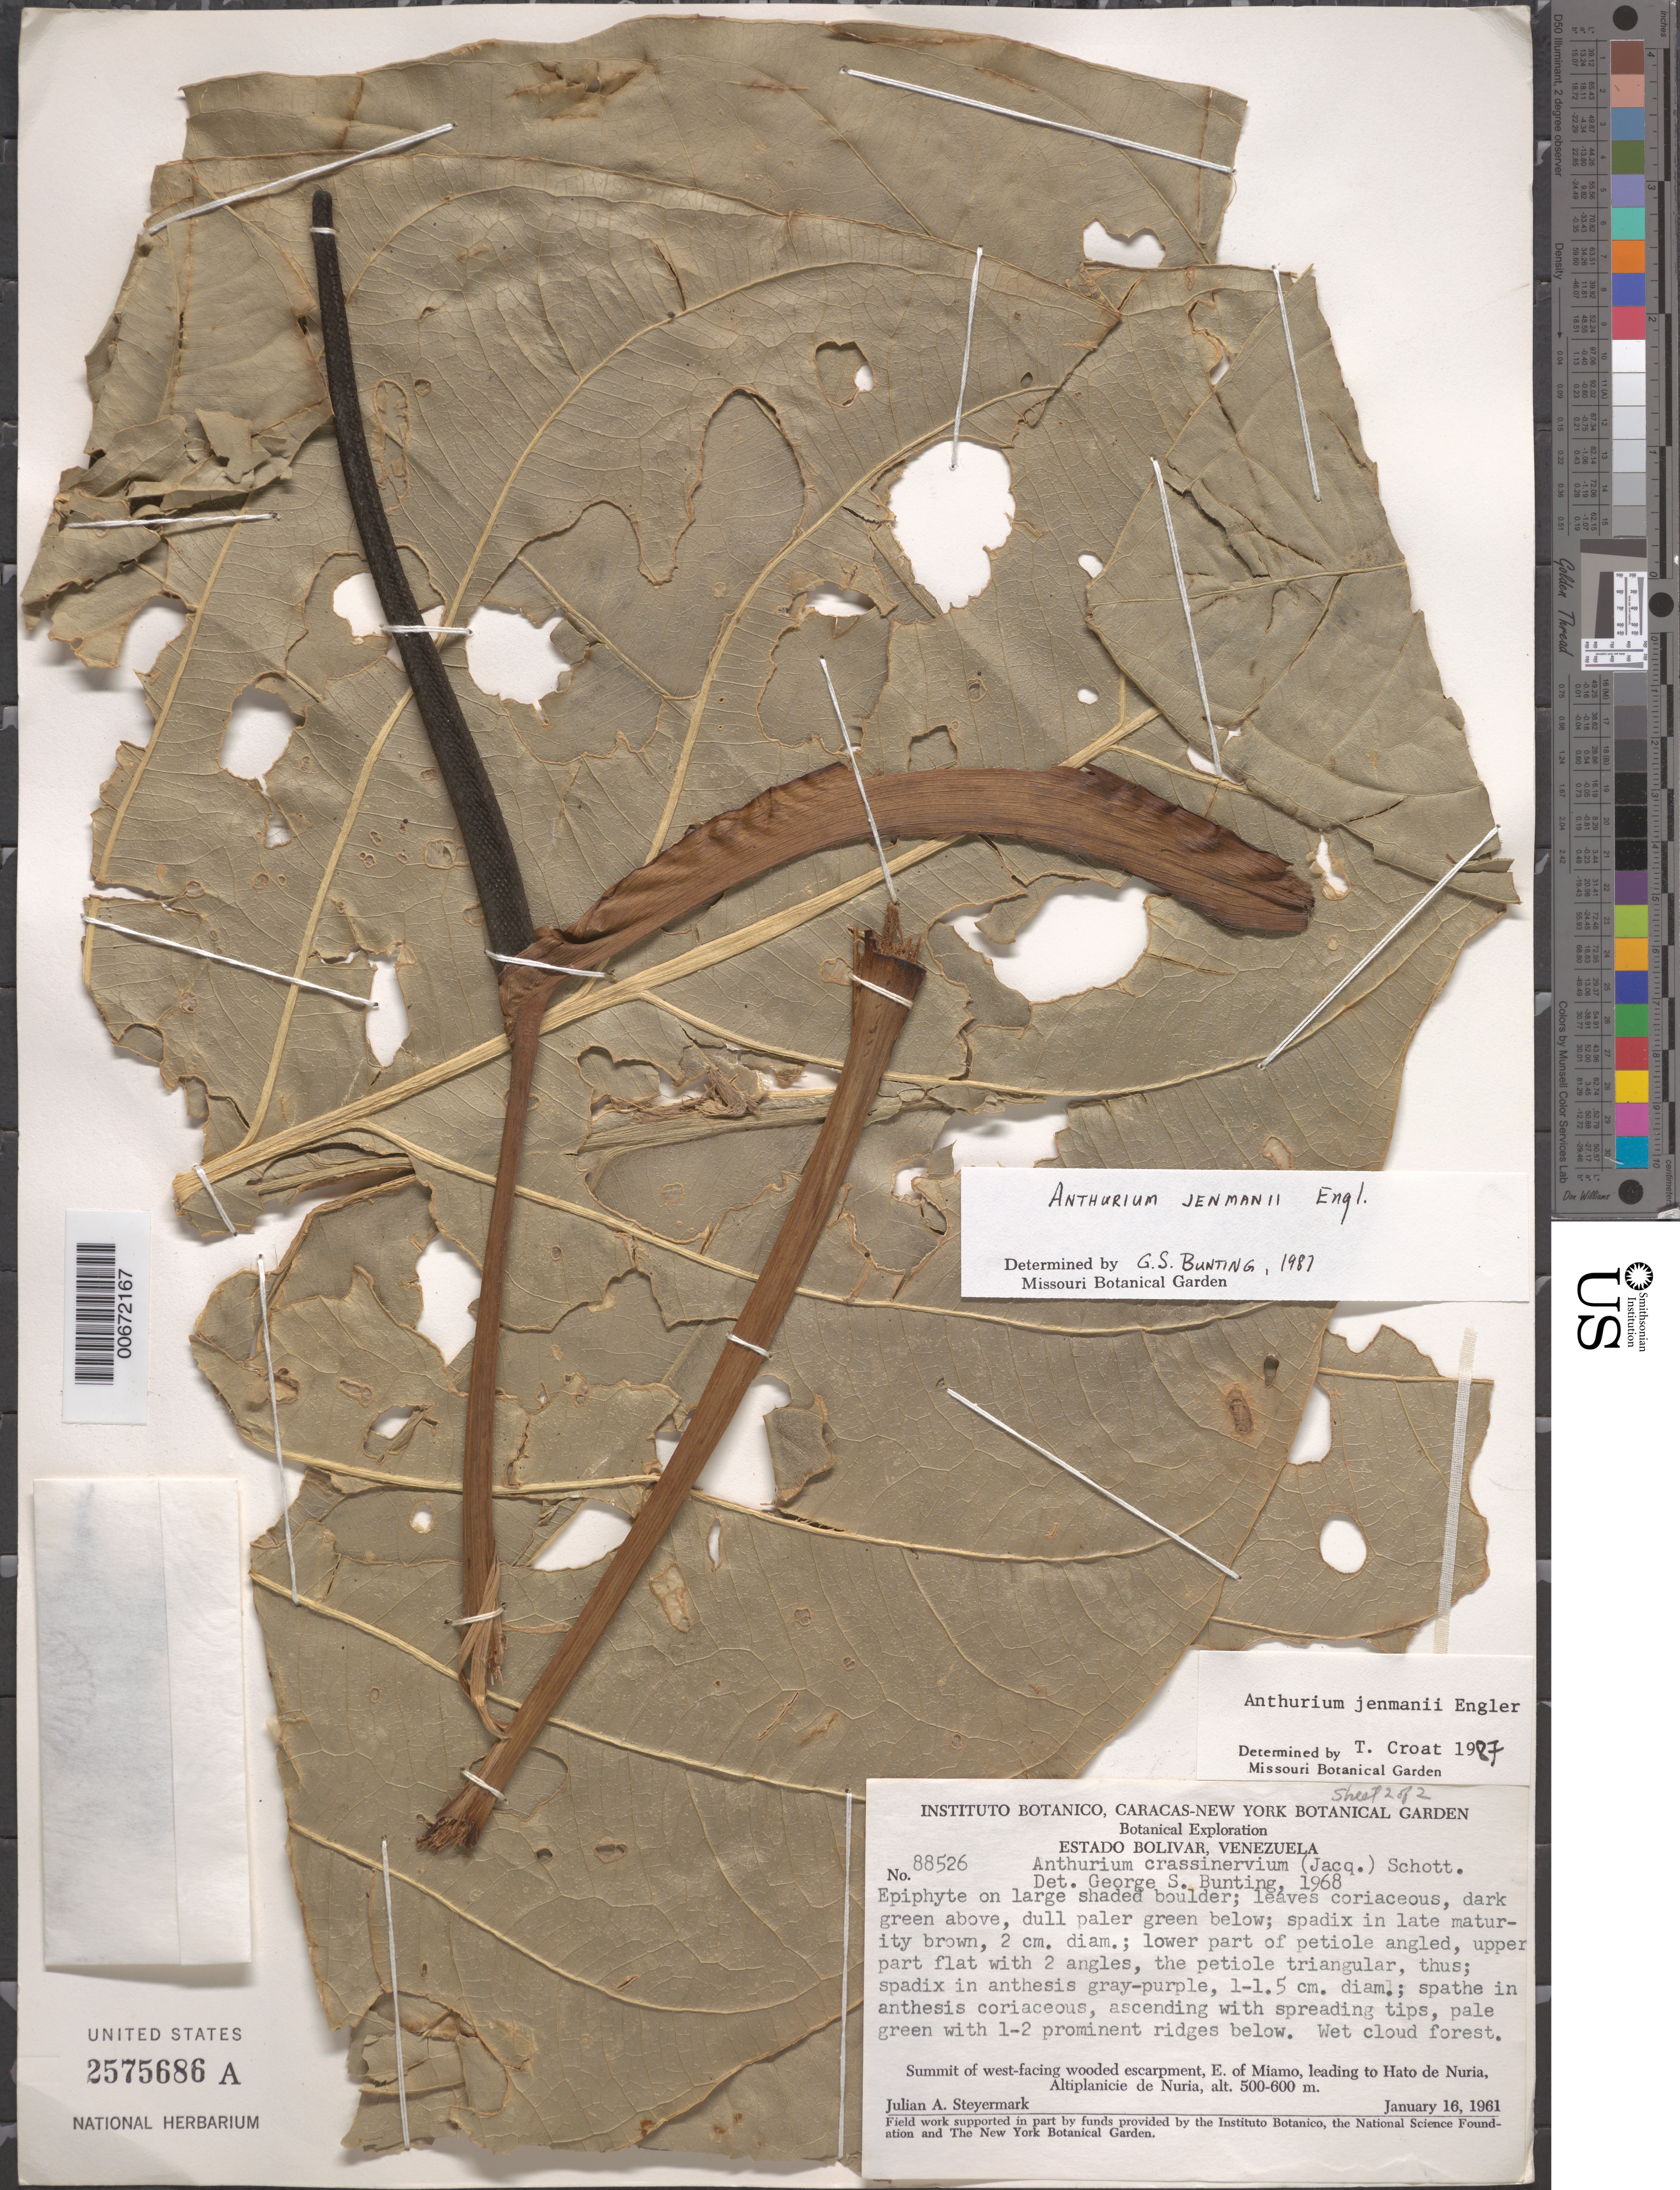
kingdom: Plantae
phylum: Tracheophyta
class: Liliopsida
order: Alismatales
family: Araceae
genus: Anthurium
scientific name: Anthurium jenmanii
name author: Engl.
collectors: J. Steyermark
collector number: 88526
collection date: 1961-01-16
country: Venezuela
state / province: Bolivar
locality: Summit of west-facing wooded escarpment, E. of Miamo, leading to Hato de Nuria, Altiplanicie.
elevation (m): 500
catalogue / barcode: US 2575686A